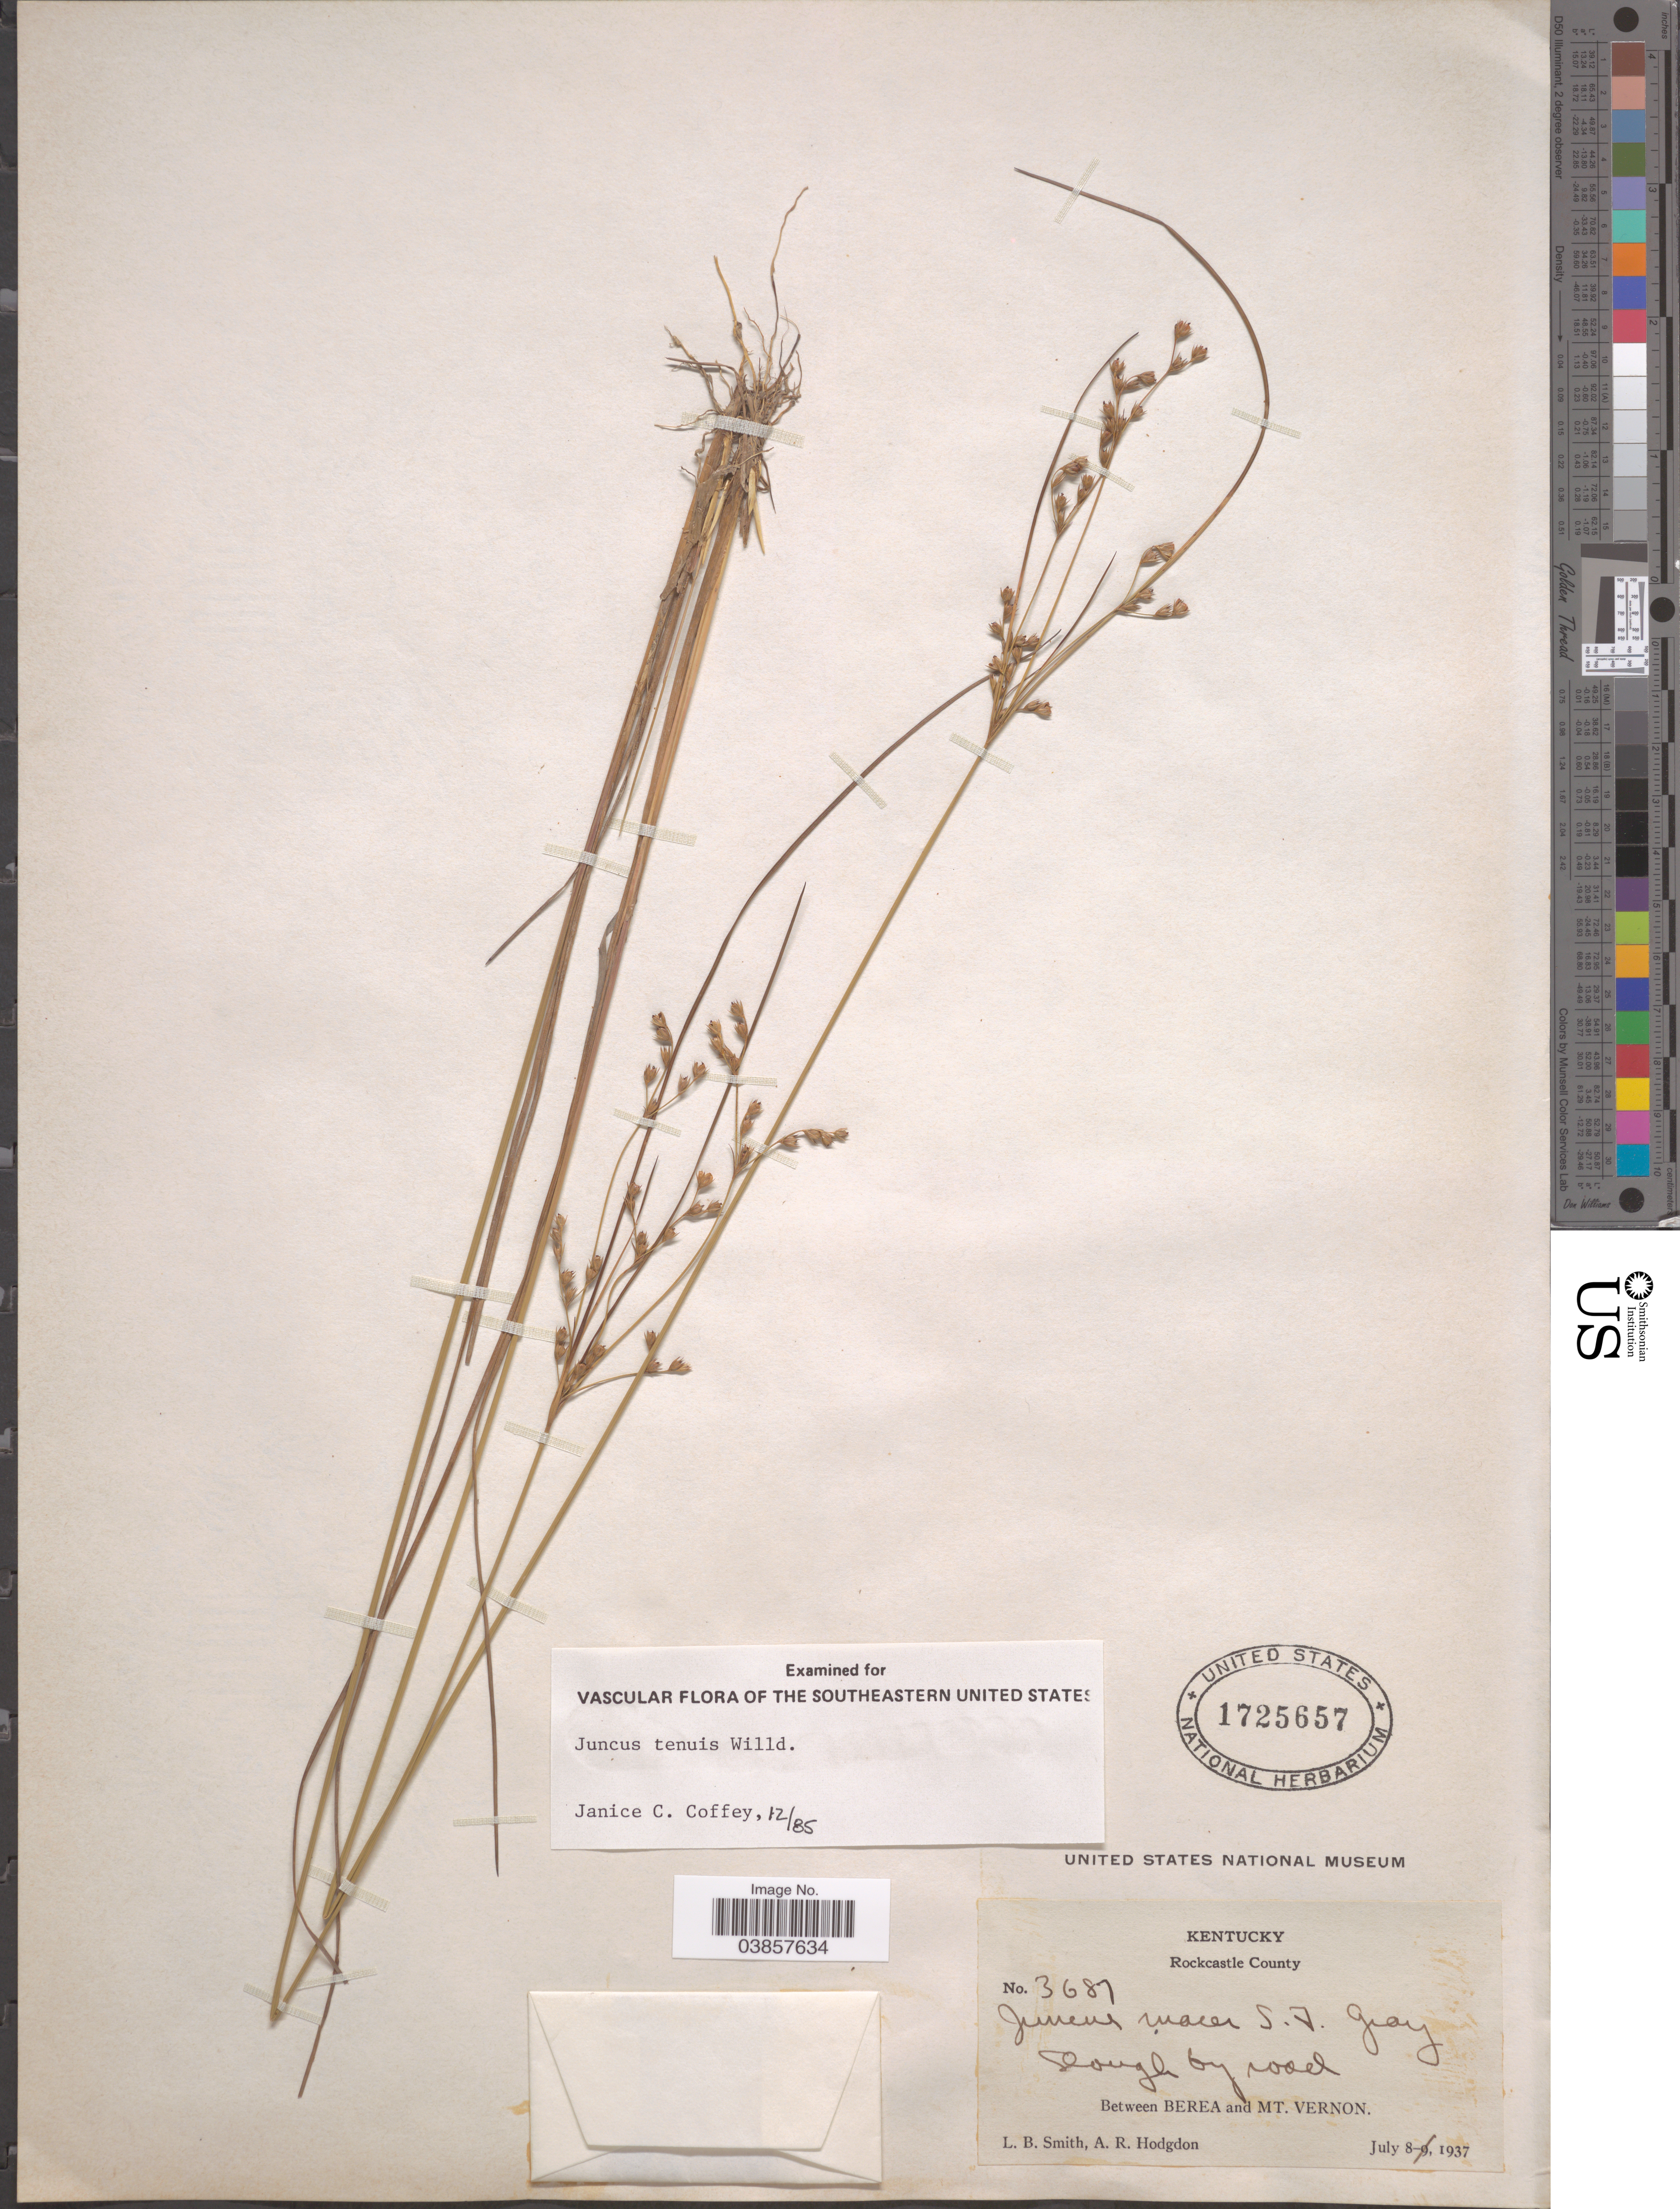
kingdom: Plantae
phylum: Tracheophyta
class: Liliopsida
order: Poales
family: Juncaceae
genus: Juncus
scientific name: Juncus tenuis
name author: Willd.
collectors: L. Smith & A. R. Hodgdon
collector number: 3687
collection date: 1937-07-08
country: United States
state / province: Kentucky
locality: Rockcastle County. Between Berea and Mt. Vernon.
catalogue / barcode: US 1725657